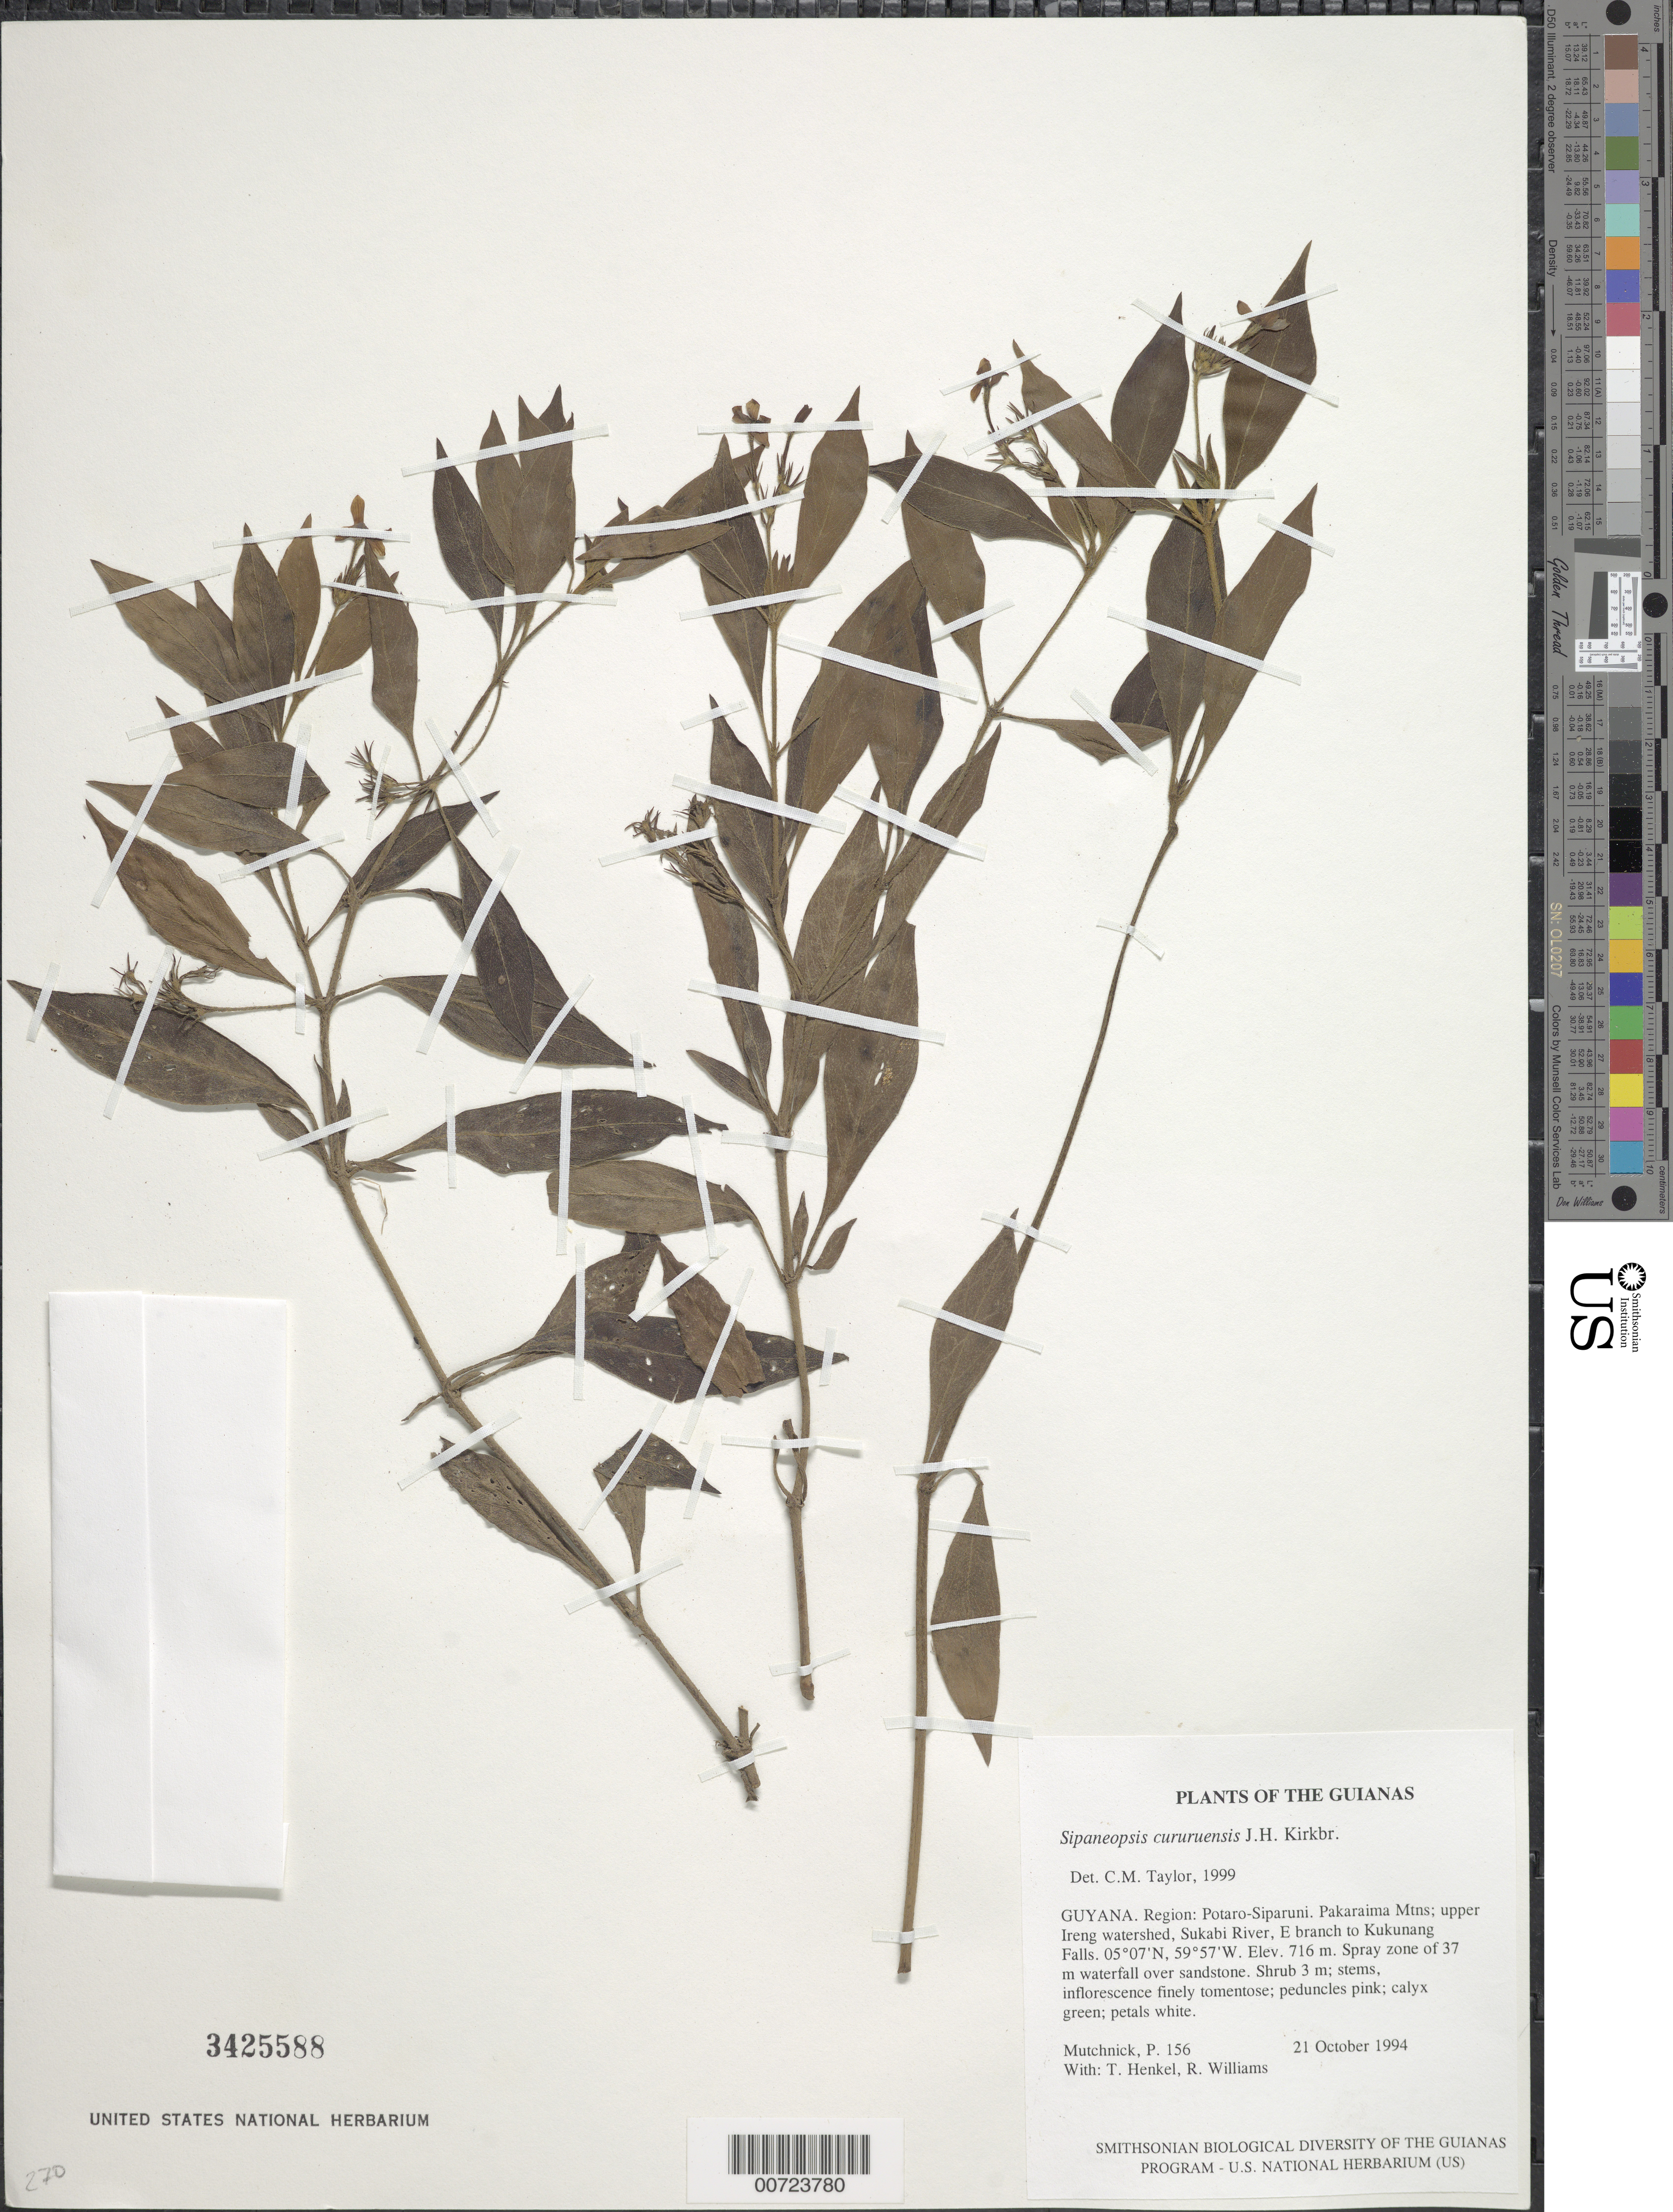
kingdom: Plantae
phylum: Tracheophyta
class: Magnoliopsida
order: Gentianales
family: Rubiaceae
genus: Sipaneopsis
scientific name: Sipaneopsis cururuensis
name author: J.H. Kirkbr.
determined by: Taylor, Charlotte M.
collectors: P. Mutchnick, T. Henkel & R. Williams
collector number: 156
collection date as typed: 21 October 1994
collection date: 1994-10-21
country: Guyana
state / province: Potaro-Siparuni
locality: Pakaraima Mtns; upper Ireng watershed, Sukabi River, E branch to Kukunang Falls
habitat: Spray zone of 37 m waterfall over sandstone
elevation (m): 716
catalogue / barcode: US 3425588